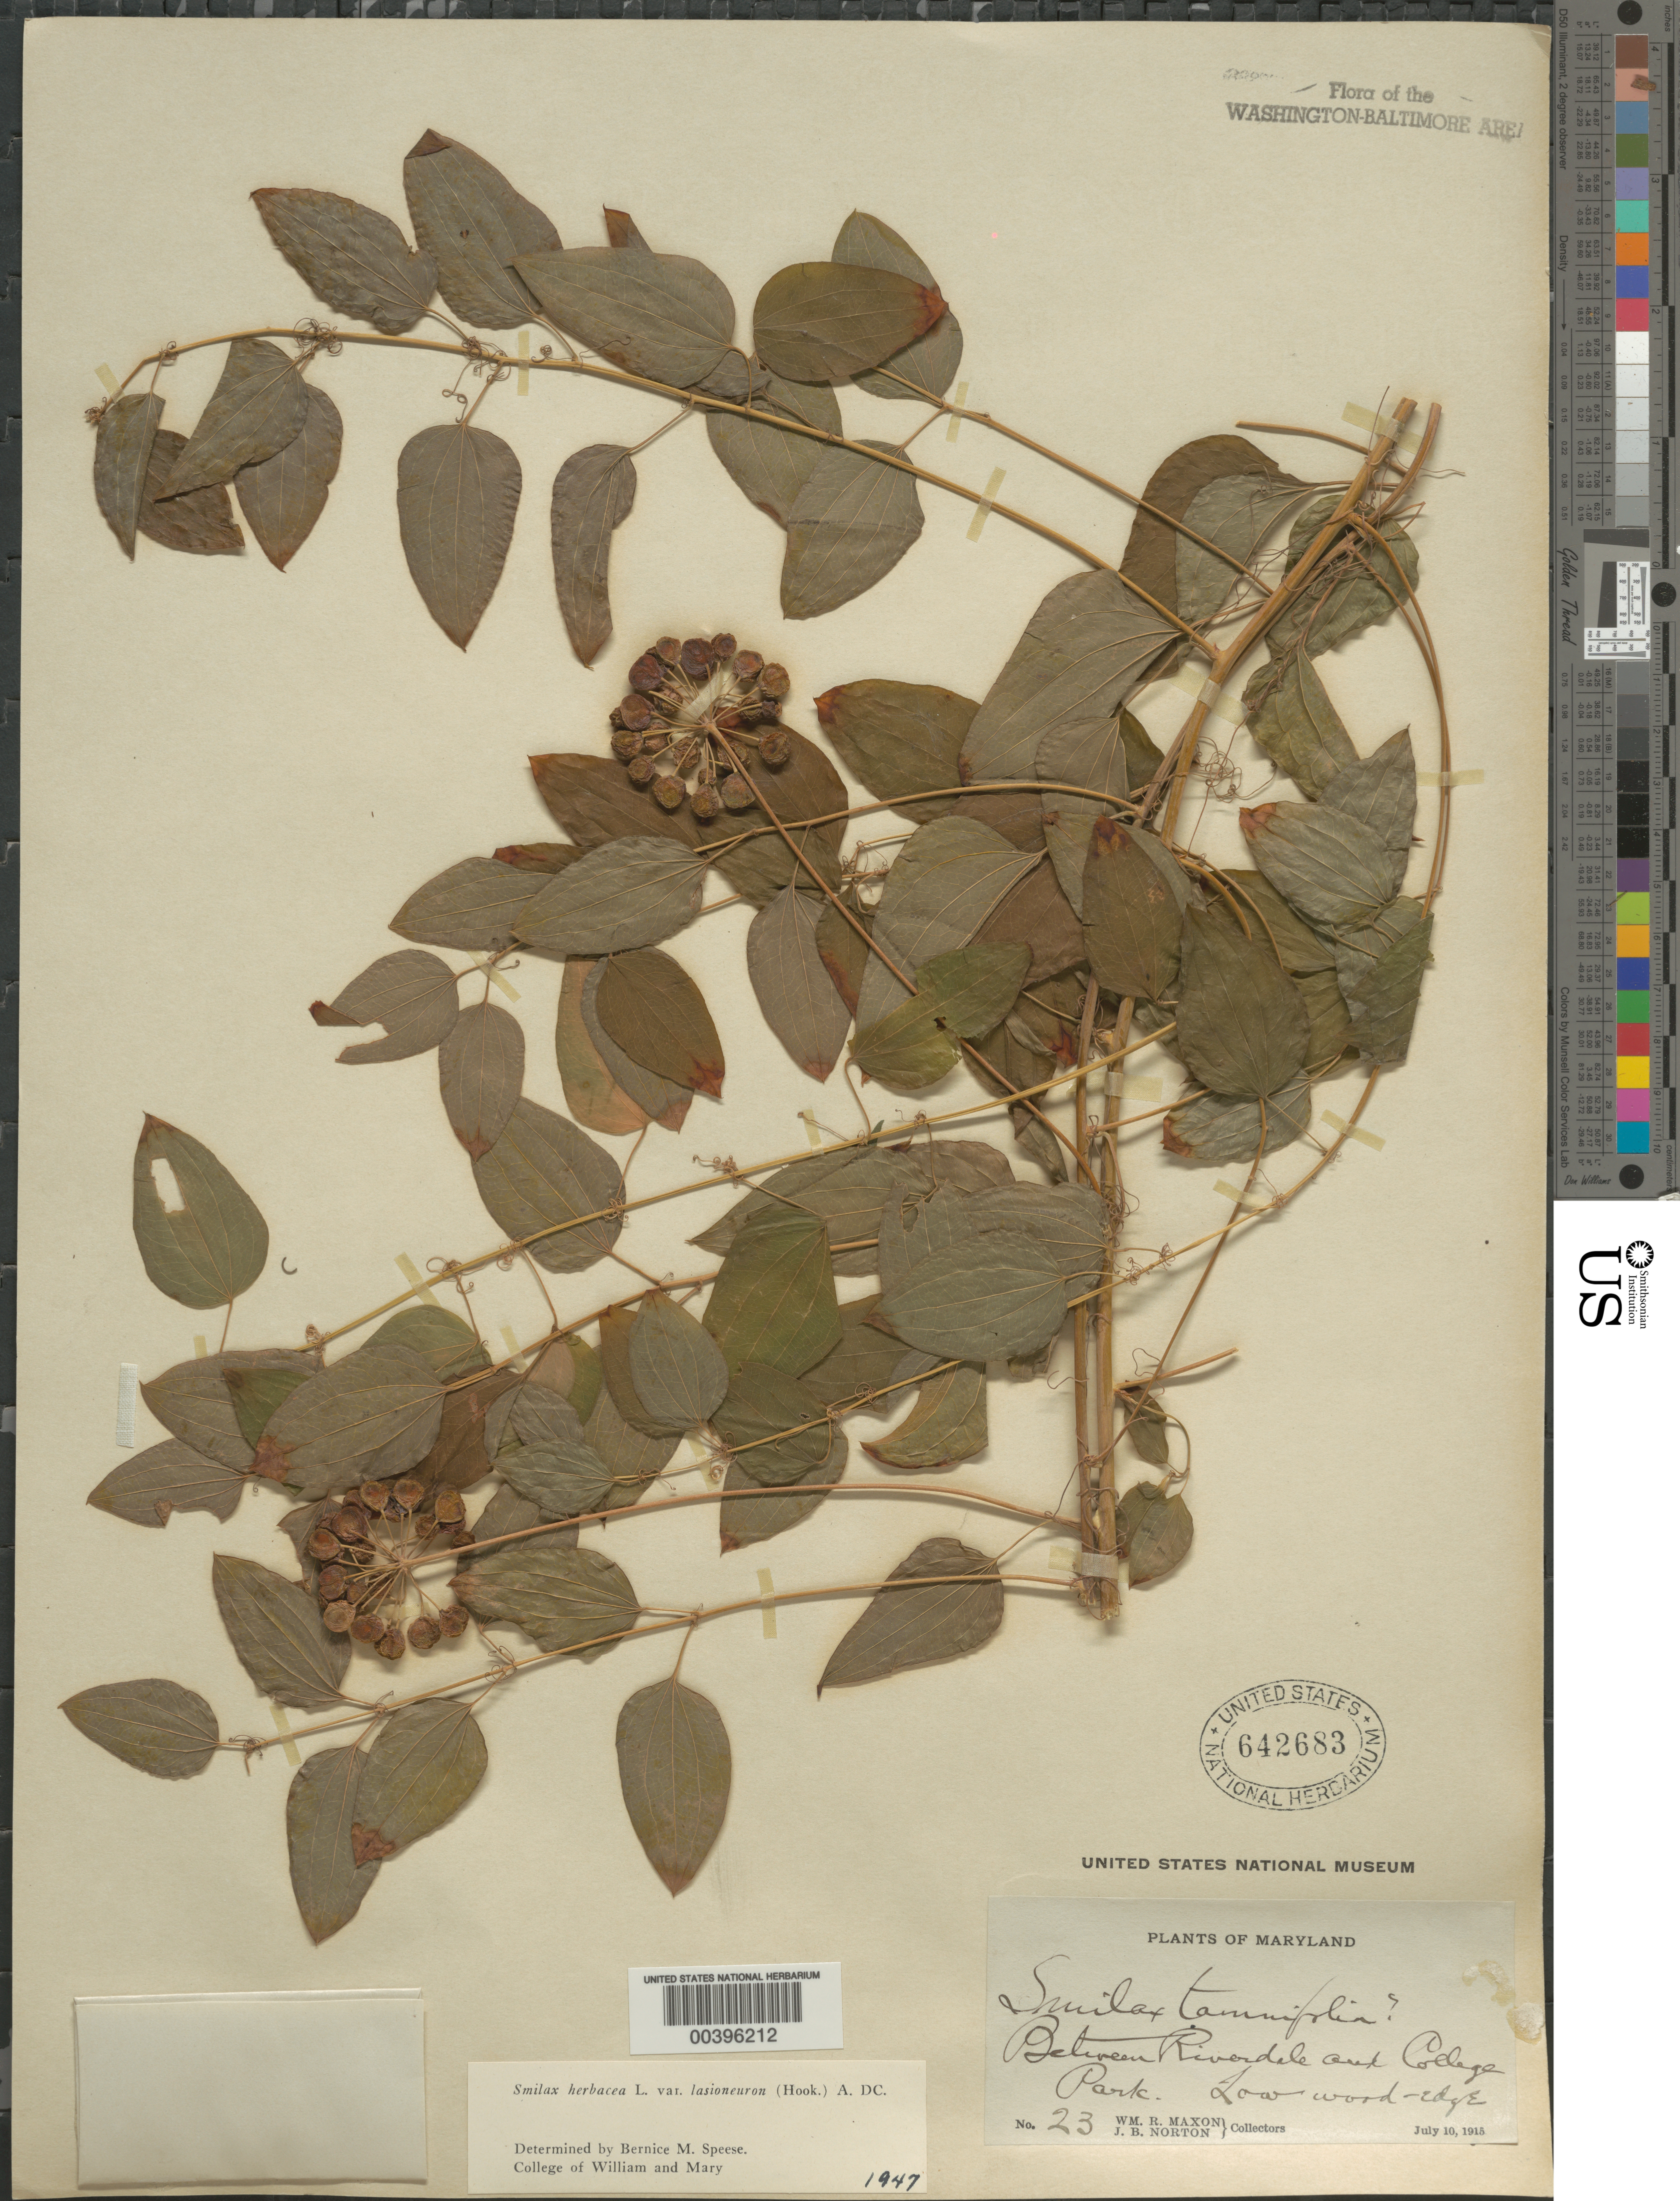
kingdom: Plantae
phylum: Tracheophyta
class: Liliopsida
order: Liliales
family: Smilacaceae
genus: Smilax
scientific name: Smilax herbacea var. lasioneuron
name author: (Hook.) A. DC.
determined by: Speese, B. M.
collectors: W. R. Maxon & J. Norton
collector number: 23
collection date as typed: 10 Jul 1915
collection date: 1915-07-10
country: United States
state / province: Maryland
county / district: Prince George's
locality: Between Riverdale and College Park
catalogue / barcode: US 642683